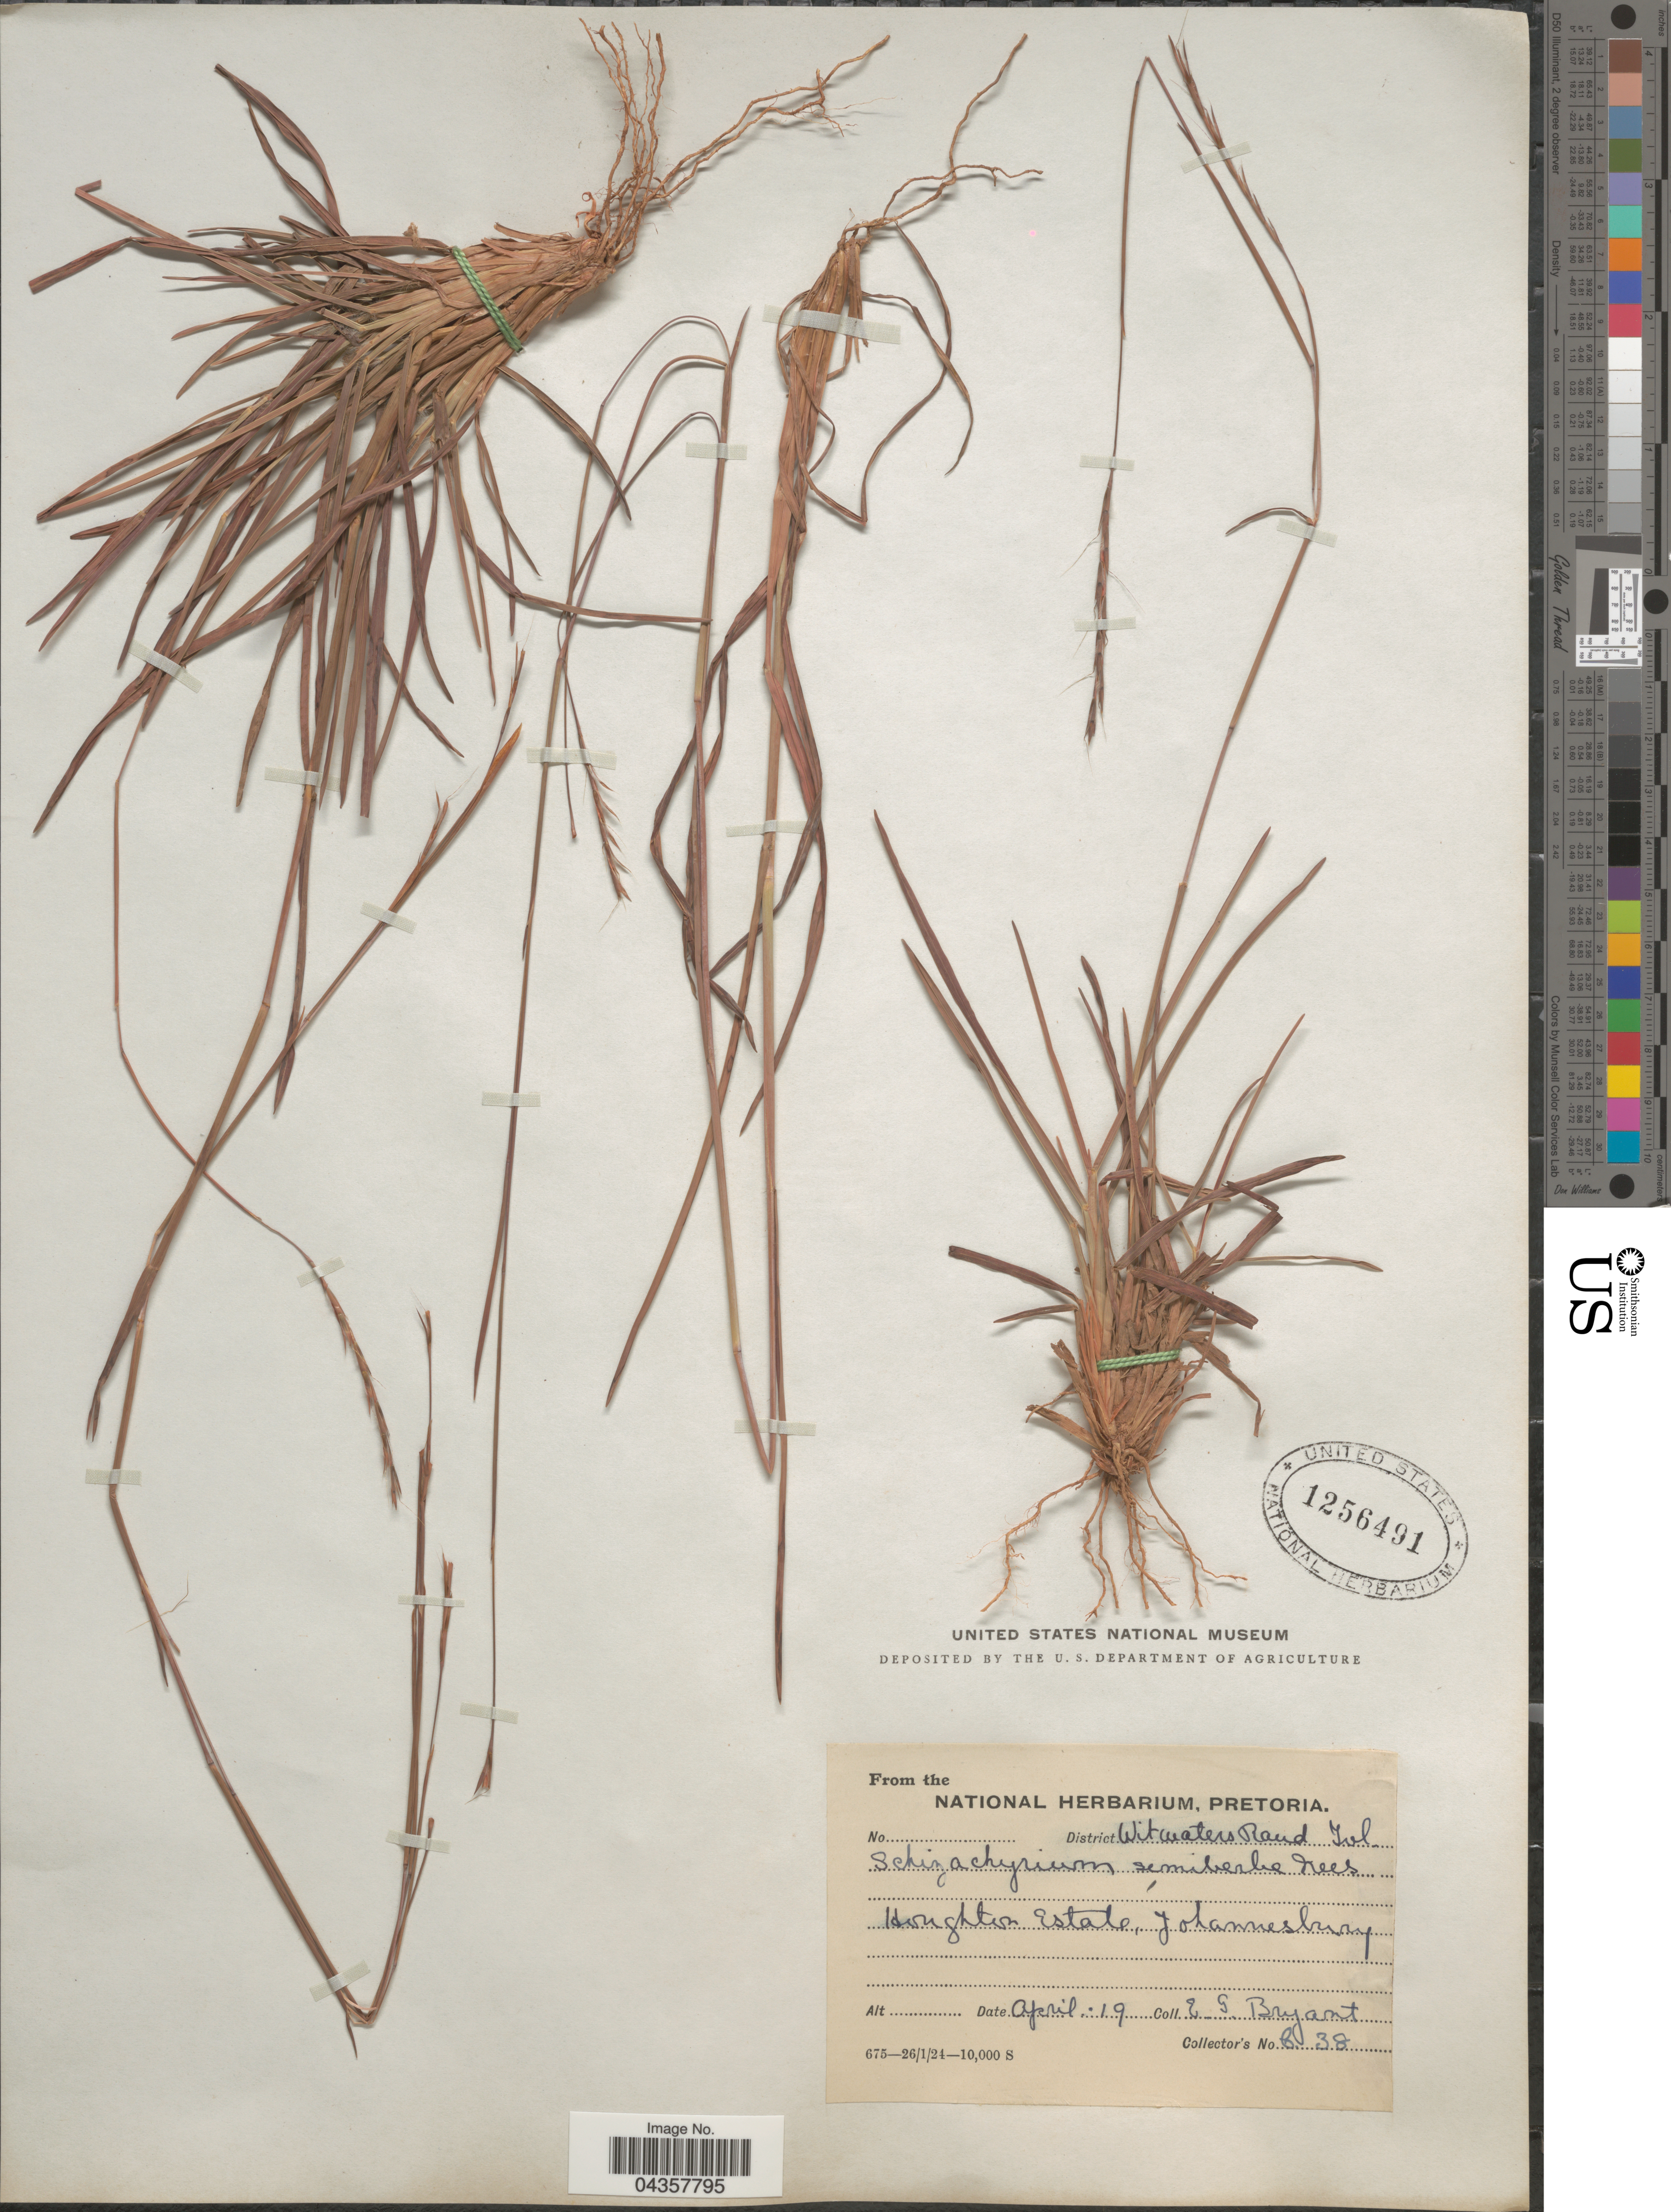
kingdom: Plantae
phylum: Tracheophyta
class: Liliopsida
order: Poales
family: Poaceae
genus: Schizachyrium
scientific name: Schizachyrium sanguineum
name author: (Retz.) Alston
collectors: E. Bryant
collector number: C38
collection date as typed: Transcribed d/m/y: /4/19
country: South Africa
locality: District Witwaters Rand, Tvl. Houghton Estate, Johannesburg.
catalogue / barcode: US 1256491